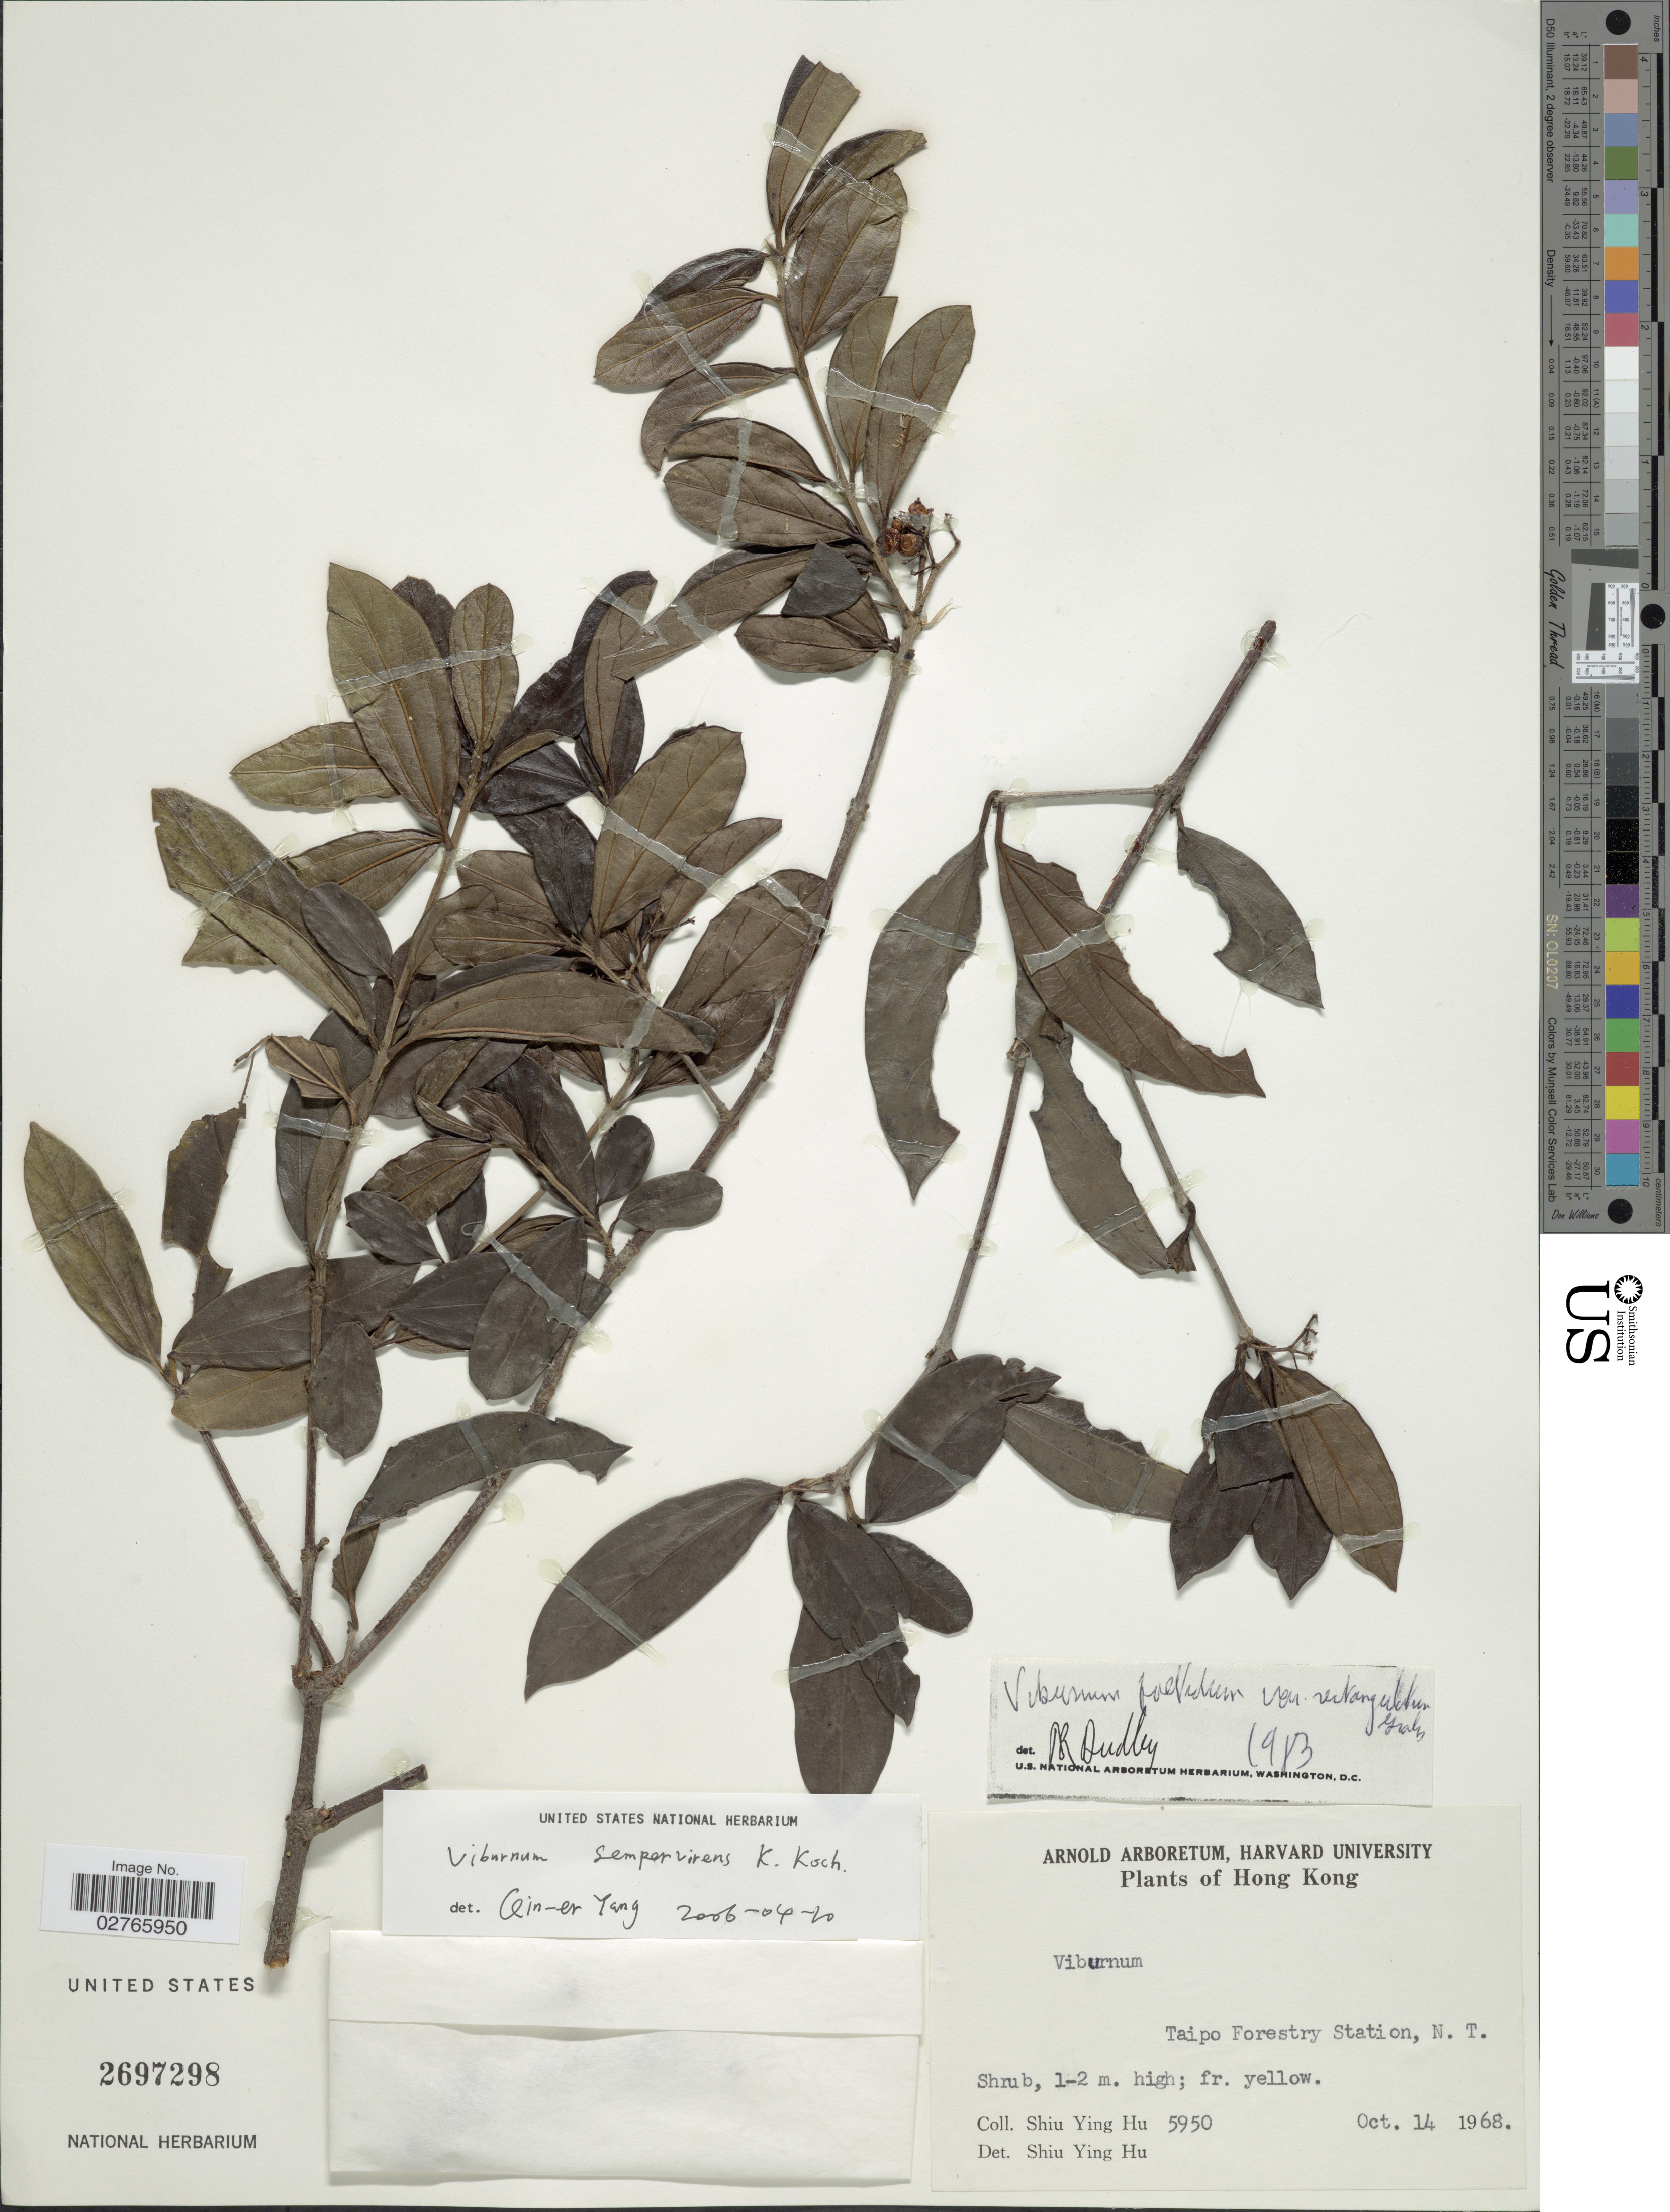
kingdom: Plantae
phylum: Tracheophyta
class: Magnoliopsida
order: Dipsacales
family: Viburnaceae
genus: Viburnum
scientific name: Viburnum foetidum var. ceanothoides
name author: (C.H. Wright) Hand.-Mazz.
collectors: S. Y. Hu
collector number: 5950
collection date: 1968-10-14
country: China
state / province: Hong Kong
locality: Taipo Forestry Station, N.T.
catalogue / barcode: US 2697298